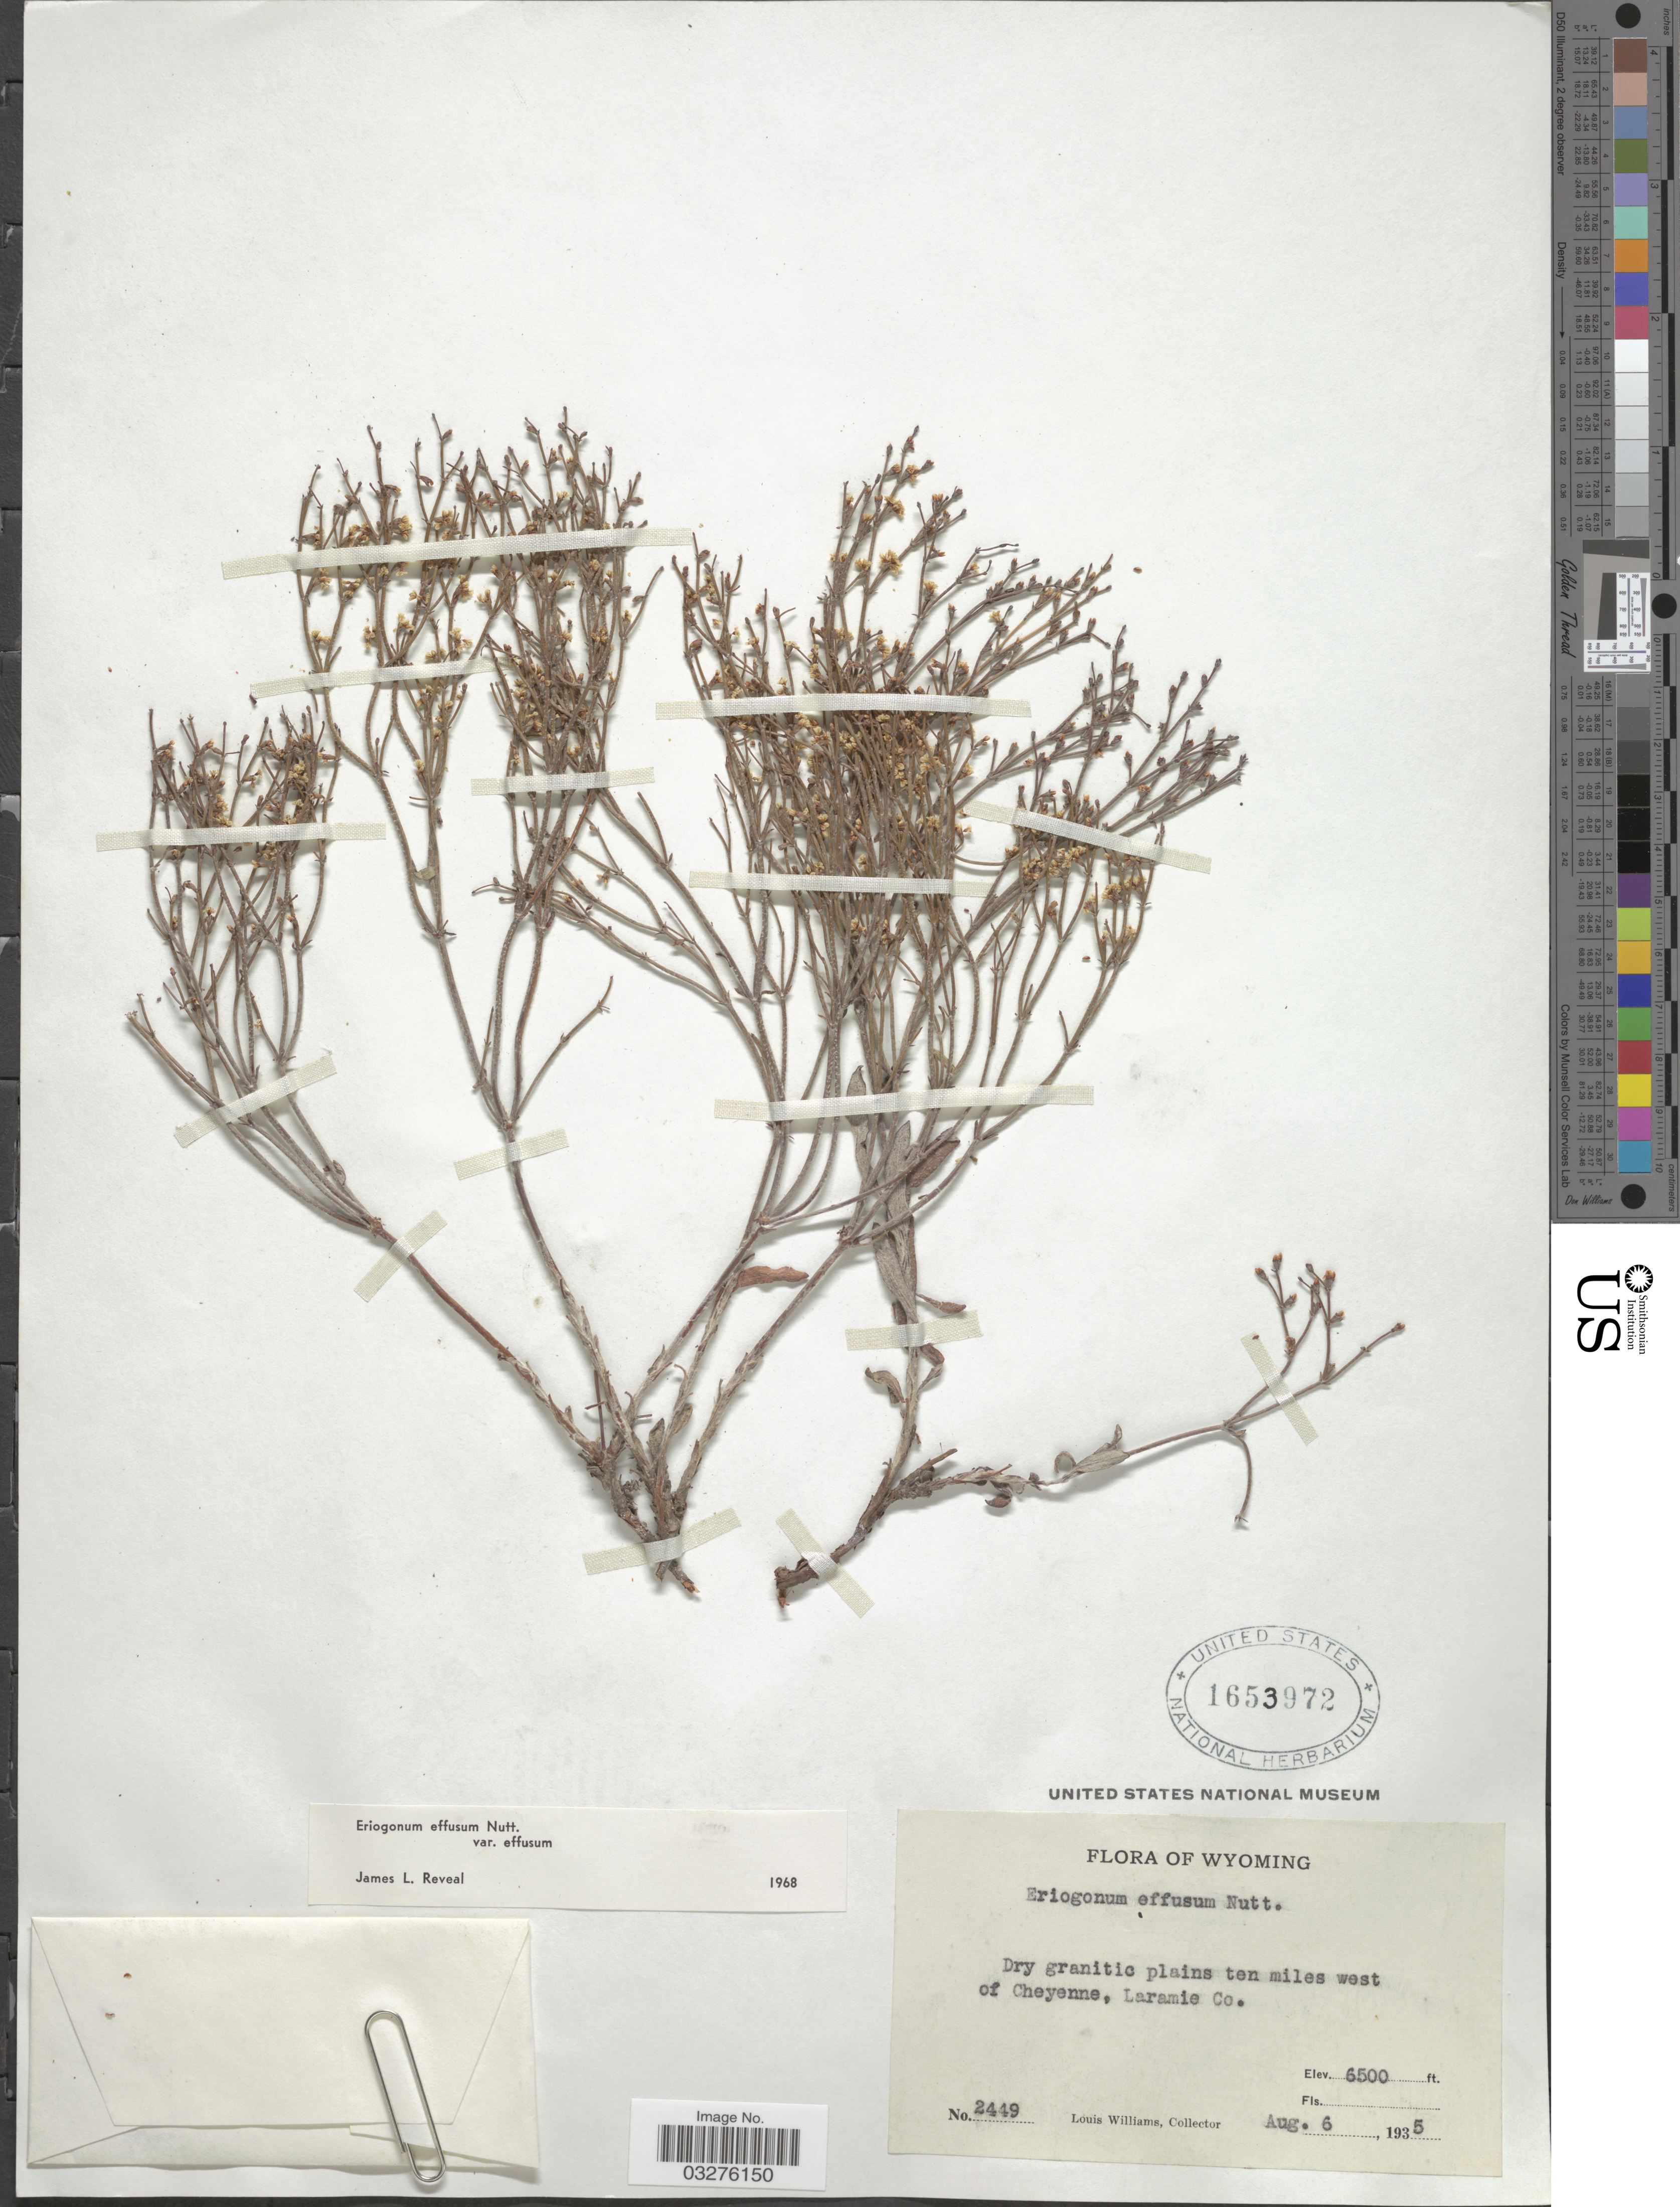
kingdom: Plantae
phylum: Tracheophyta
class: Magnoliopsida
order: Caryophyllales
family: Polygonaceae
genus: Eriogonum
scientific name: Eriogonum effusum var. effusum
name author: Nutt.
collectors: L. Williams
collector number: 2449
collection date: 1935-08-06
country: United States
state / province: Wyoming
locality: Dry granitic plains ten miles west of Cheyenne, Laramie Co.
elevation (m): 1981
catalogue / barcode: US 1653972